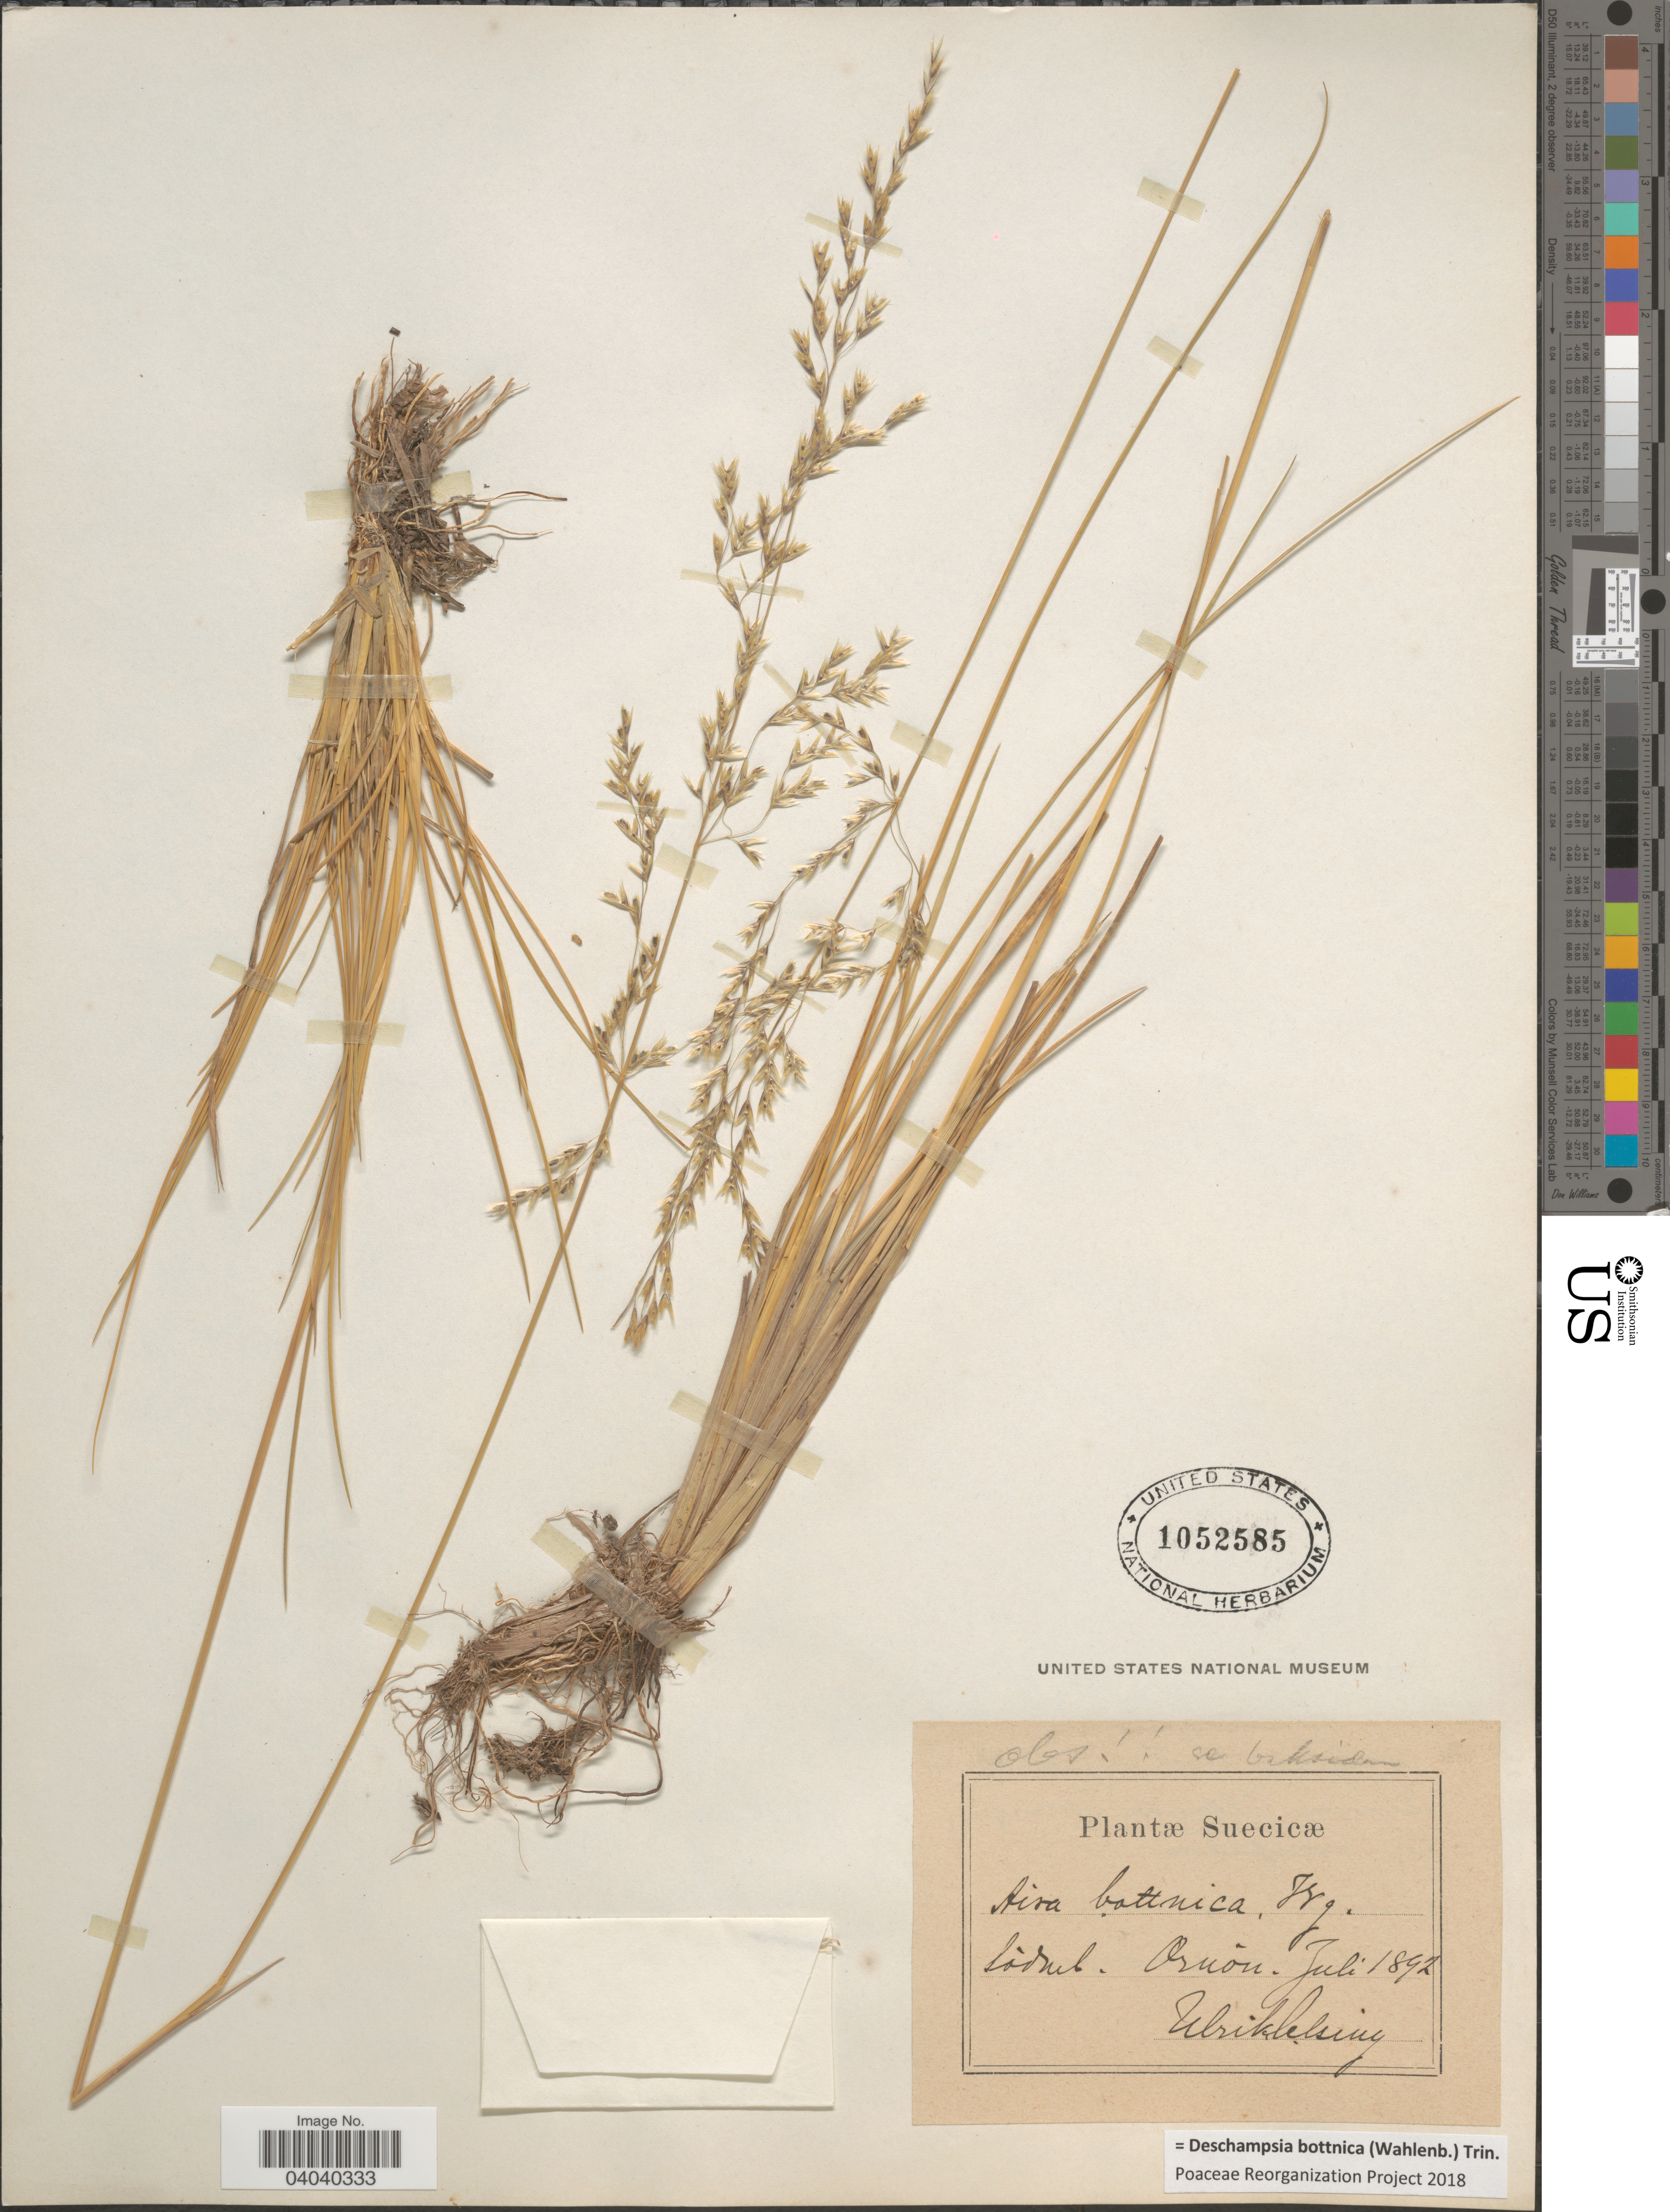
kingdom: Plantae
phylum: Tracheophyta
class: Liliopsida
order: Poales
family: Poaceae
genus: Deschampsia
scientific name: Deschampsia bottnica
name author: (Wahlenb.) Trin.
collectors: U. Celsing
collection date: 1892-07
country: Sweden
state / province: Sodermanland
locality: Suecicæ. Södml. Ornön.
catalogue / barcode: US 1052585